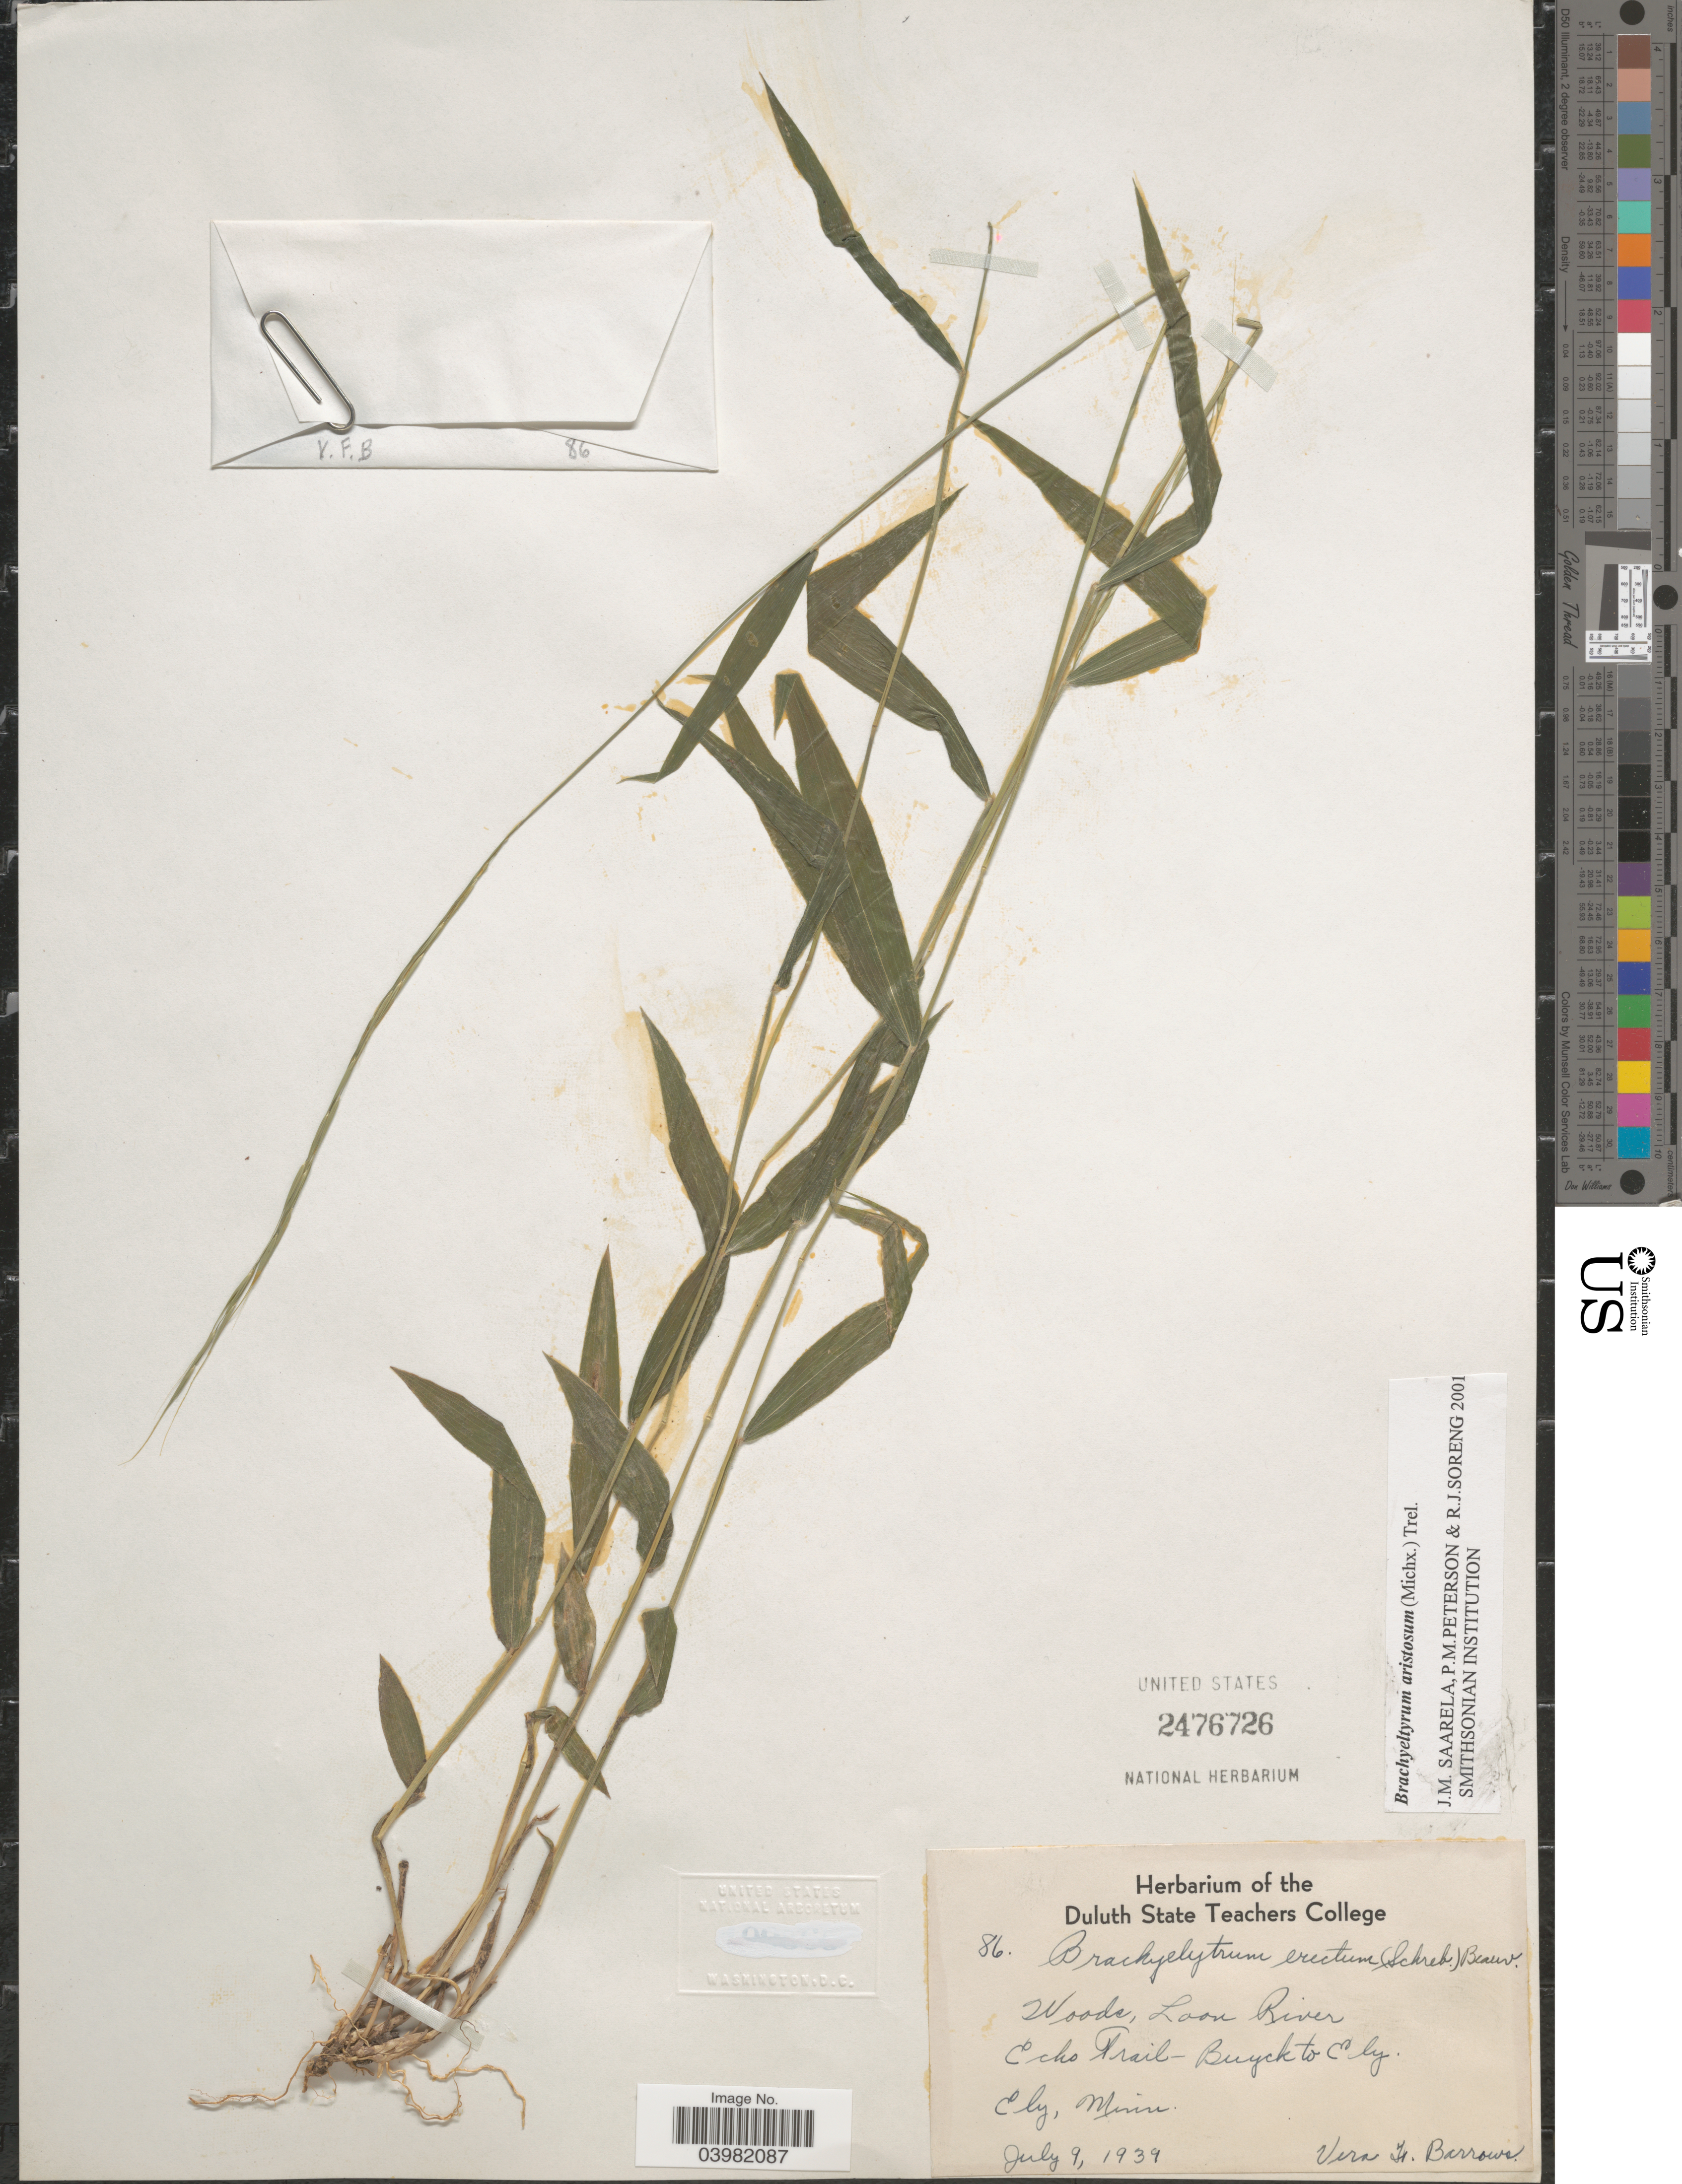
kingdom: Plantae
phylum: Tracheophyta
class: Liliopsida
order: Poales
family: Poaceae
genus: Brachyelytrum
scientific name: Brachyelytrum aristosum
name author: (Michx.) P. Beauv. ex Trel.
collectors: V. Barrows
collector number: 86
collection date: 1939-07-09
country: United States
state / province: Minnesota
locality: Loon River. Echo Trail - Buyck to Ely. Ely.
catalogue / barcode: US 2476726